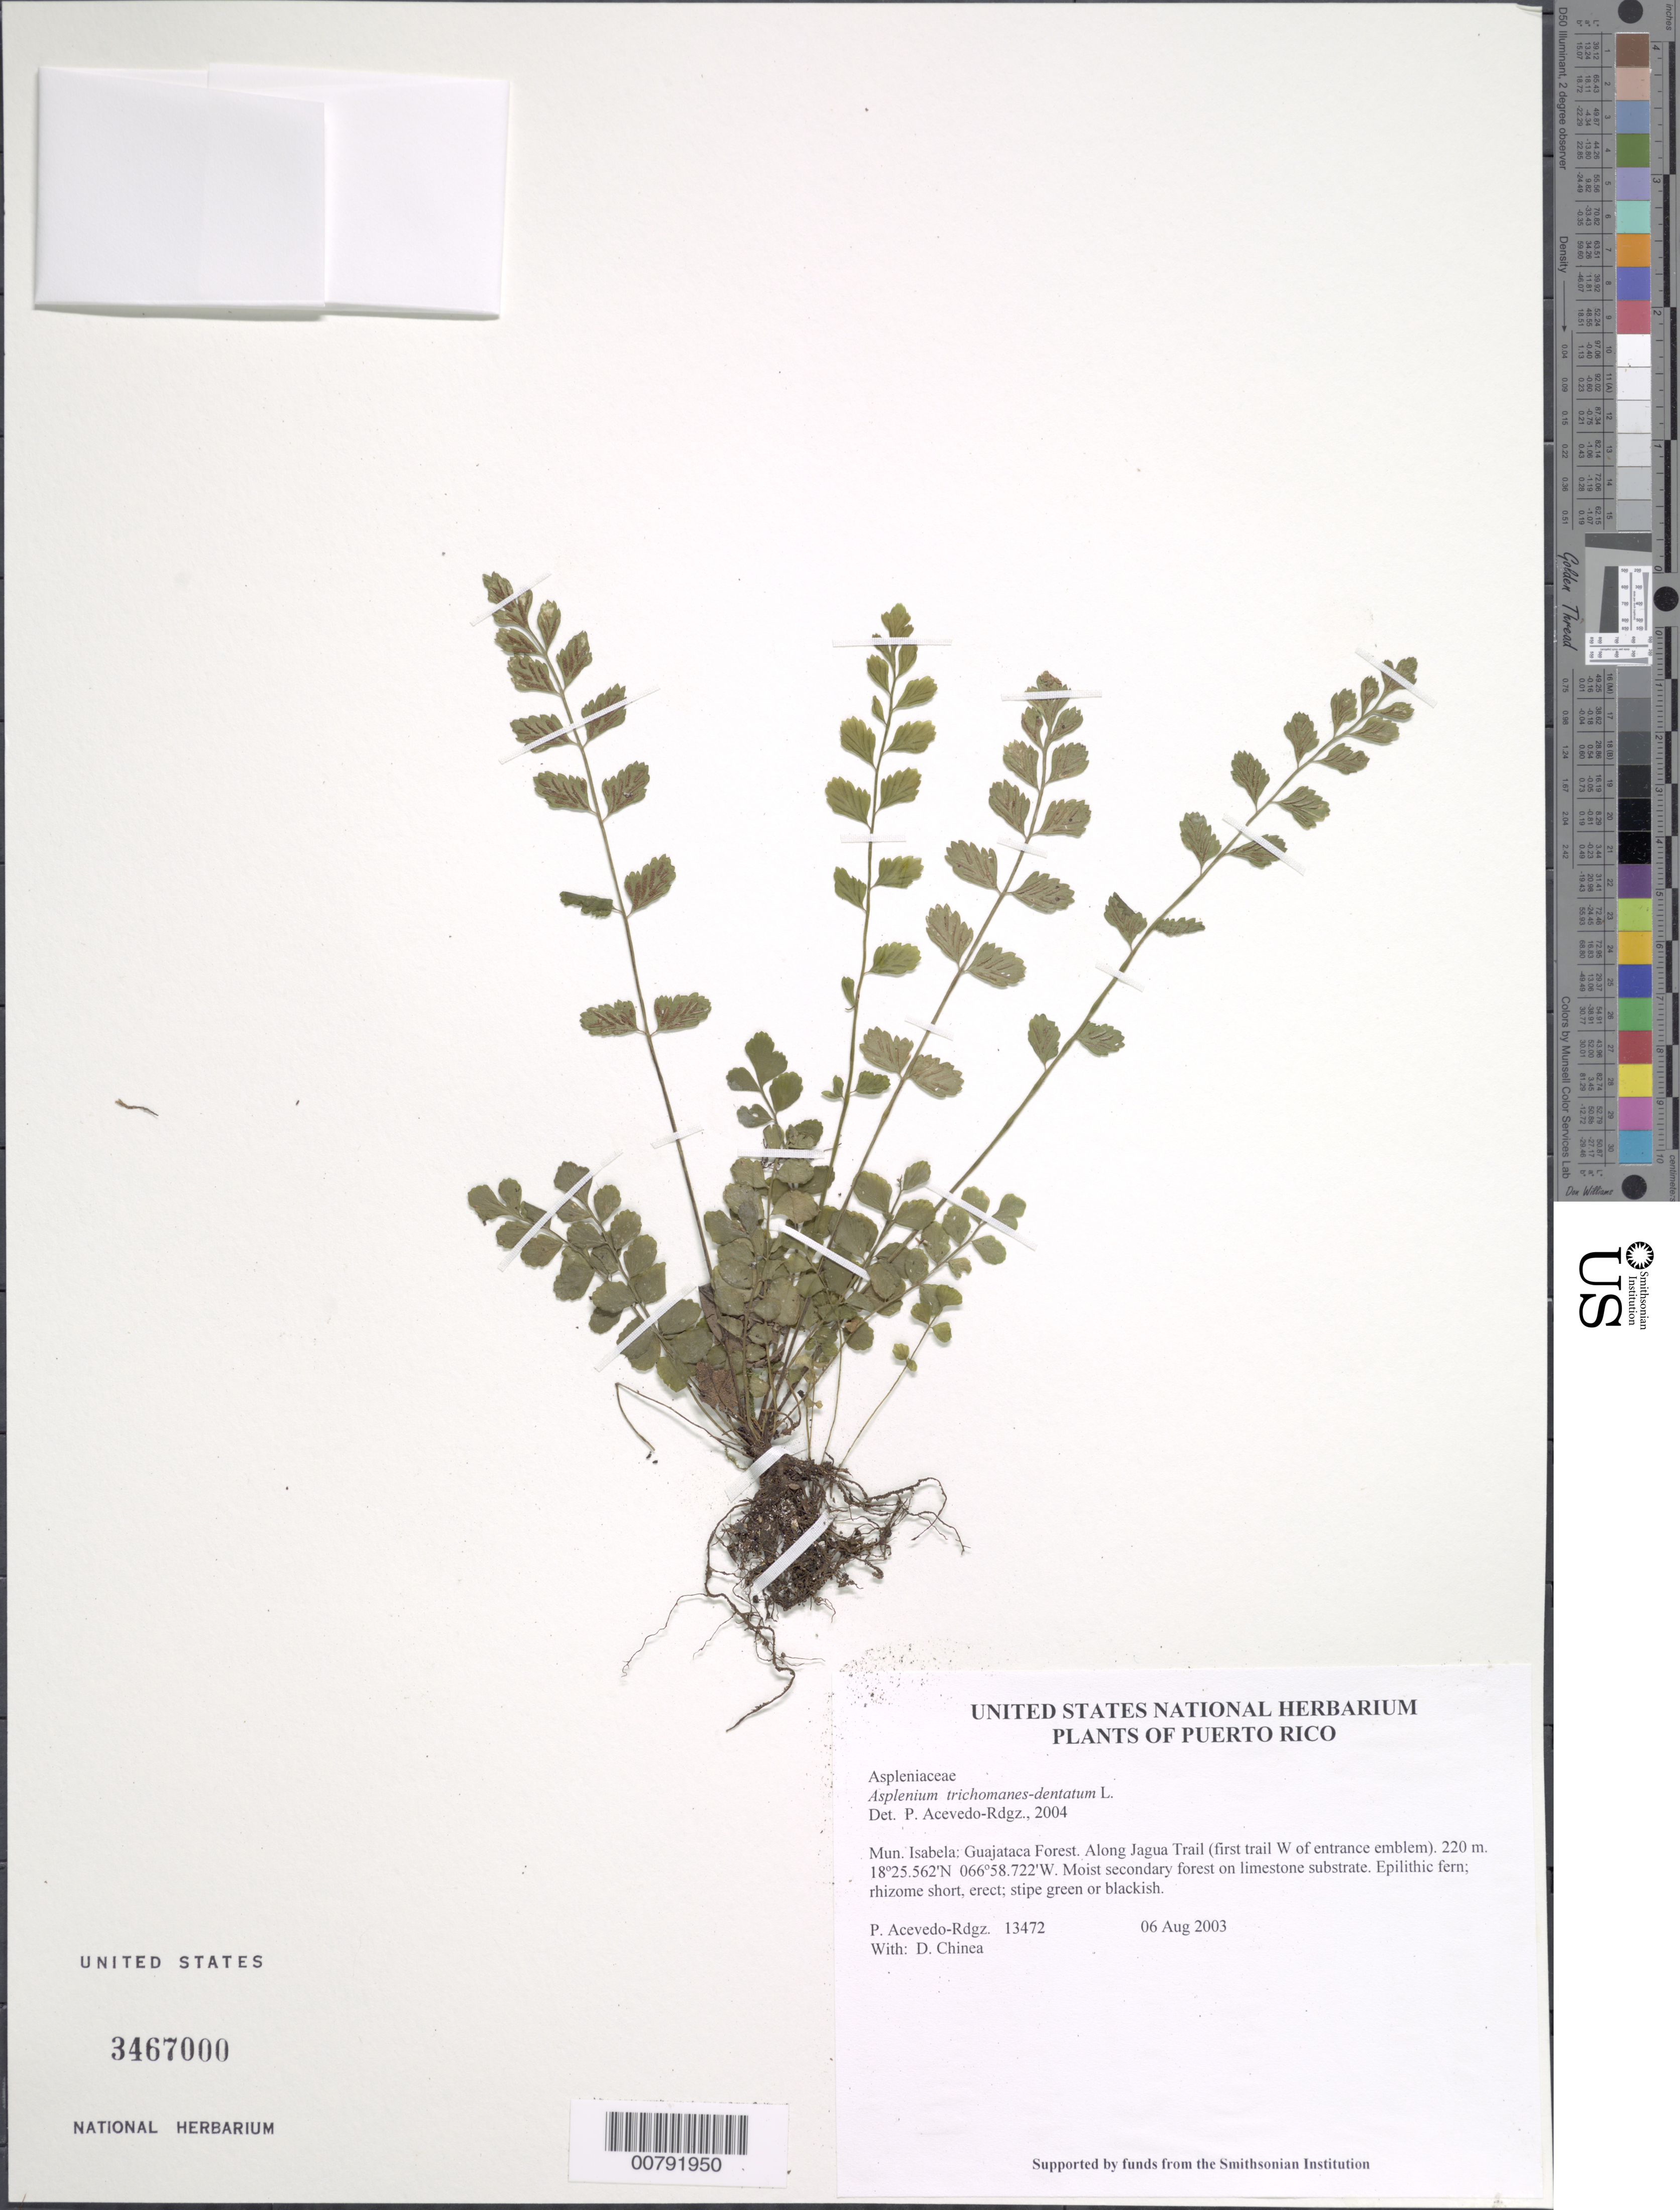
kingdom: Plantae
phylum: Tracheophyta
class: Polypodiopsida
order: Polypodiales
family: Aspleniaceae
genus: Asplenium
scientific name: Asplenium trichomanes-dentatum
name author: L.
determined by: Acevedo-Rodríguez, P., (BOT), Smithsonian Institution - National Museum of Natural History (UNITED STATES)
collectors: P. Acevedo-Rodr. & D. Chinea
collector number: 13472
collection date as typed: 06 Aug 2003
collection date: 2003-08-06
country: Puerto Rico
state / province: Isabela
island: Puerto Rico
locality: Mun. Isabela: Guajataca Forest. Along Jagua Trail (first trail W of entrance emblem).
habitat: Moist secondary forest on limestone substrate.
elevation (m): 220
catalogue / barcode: US 3467000